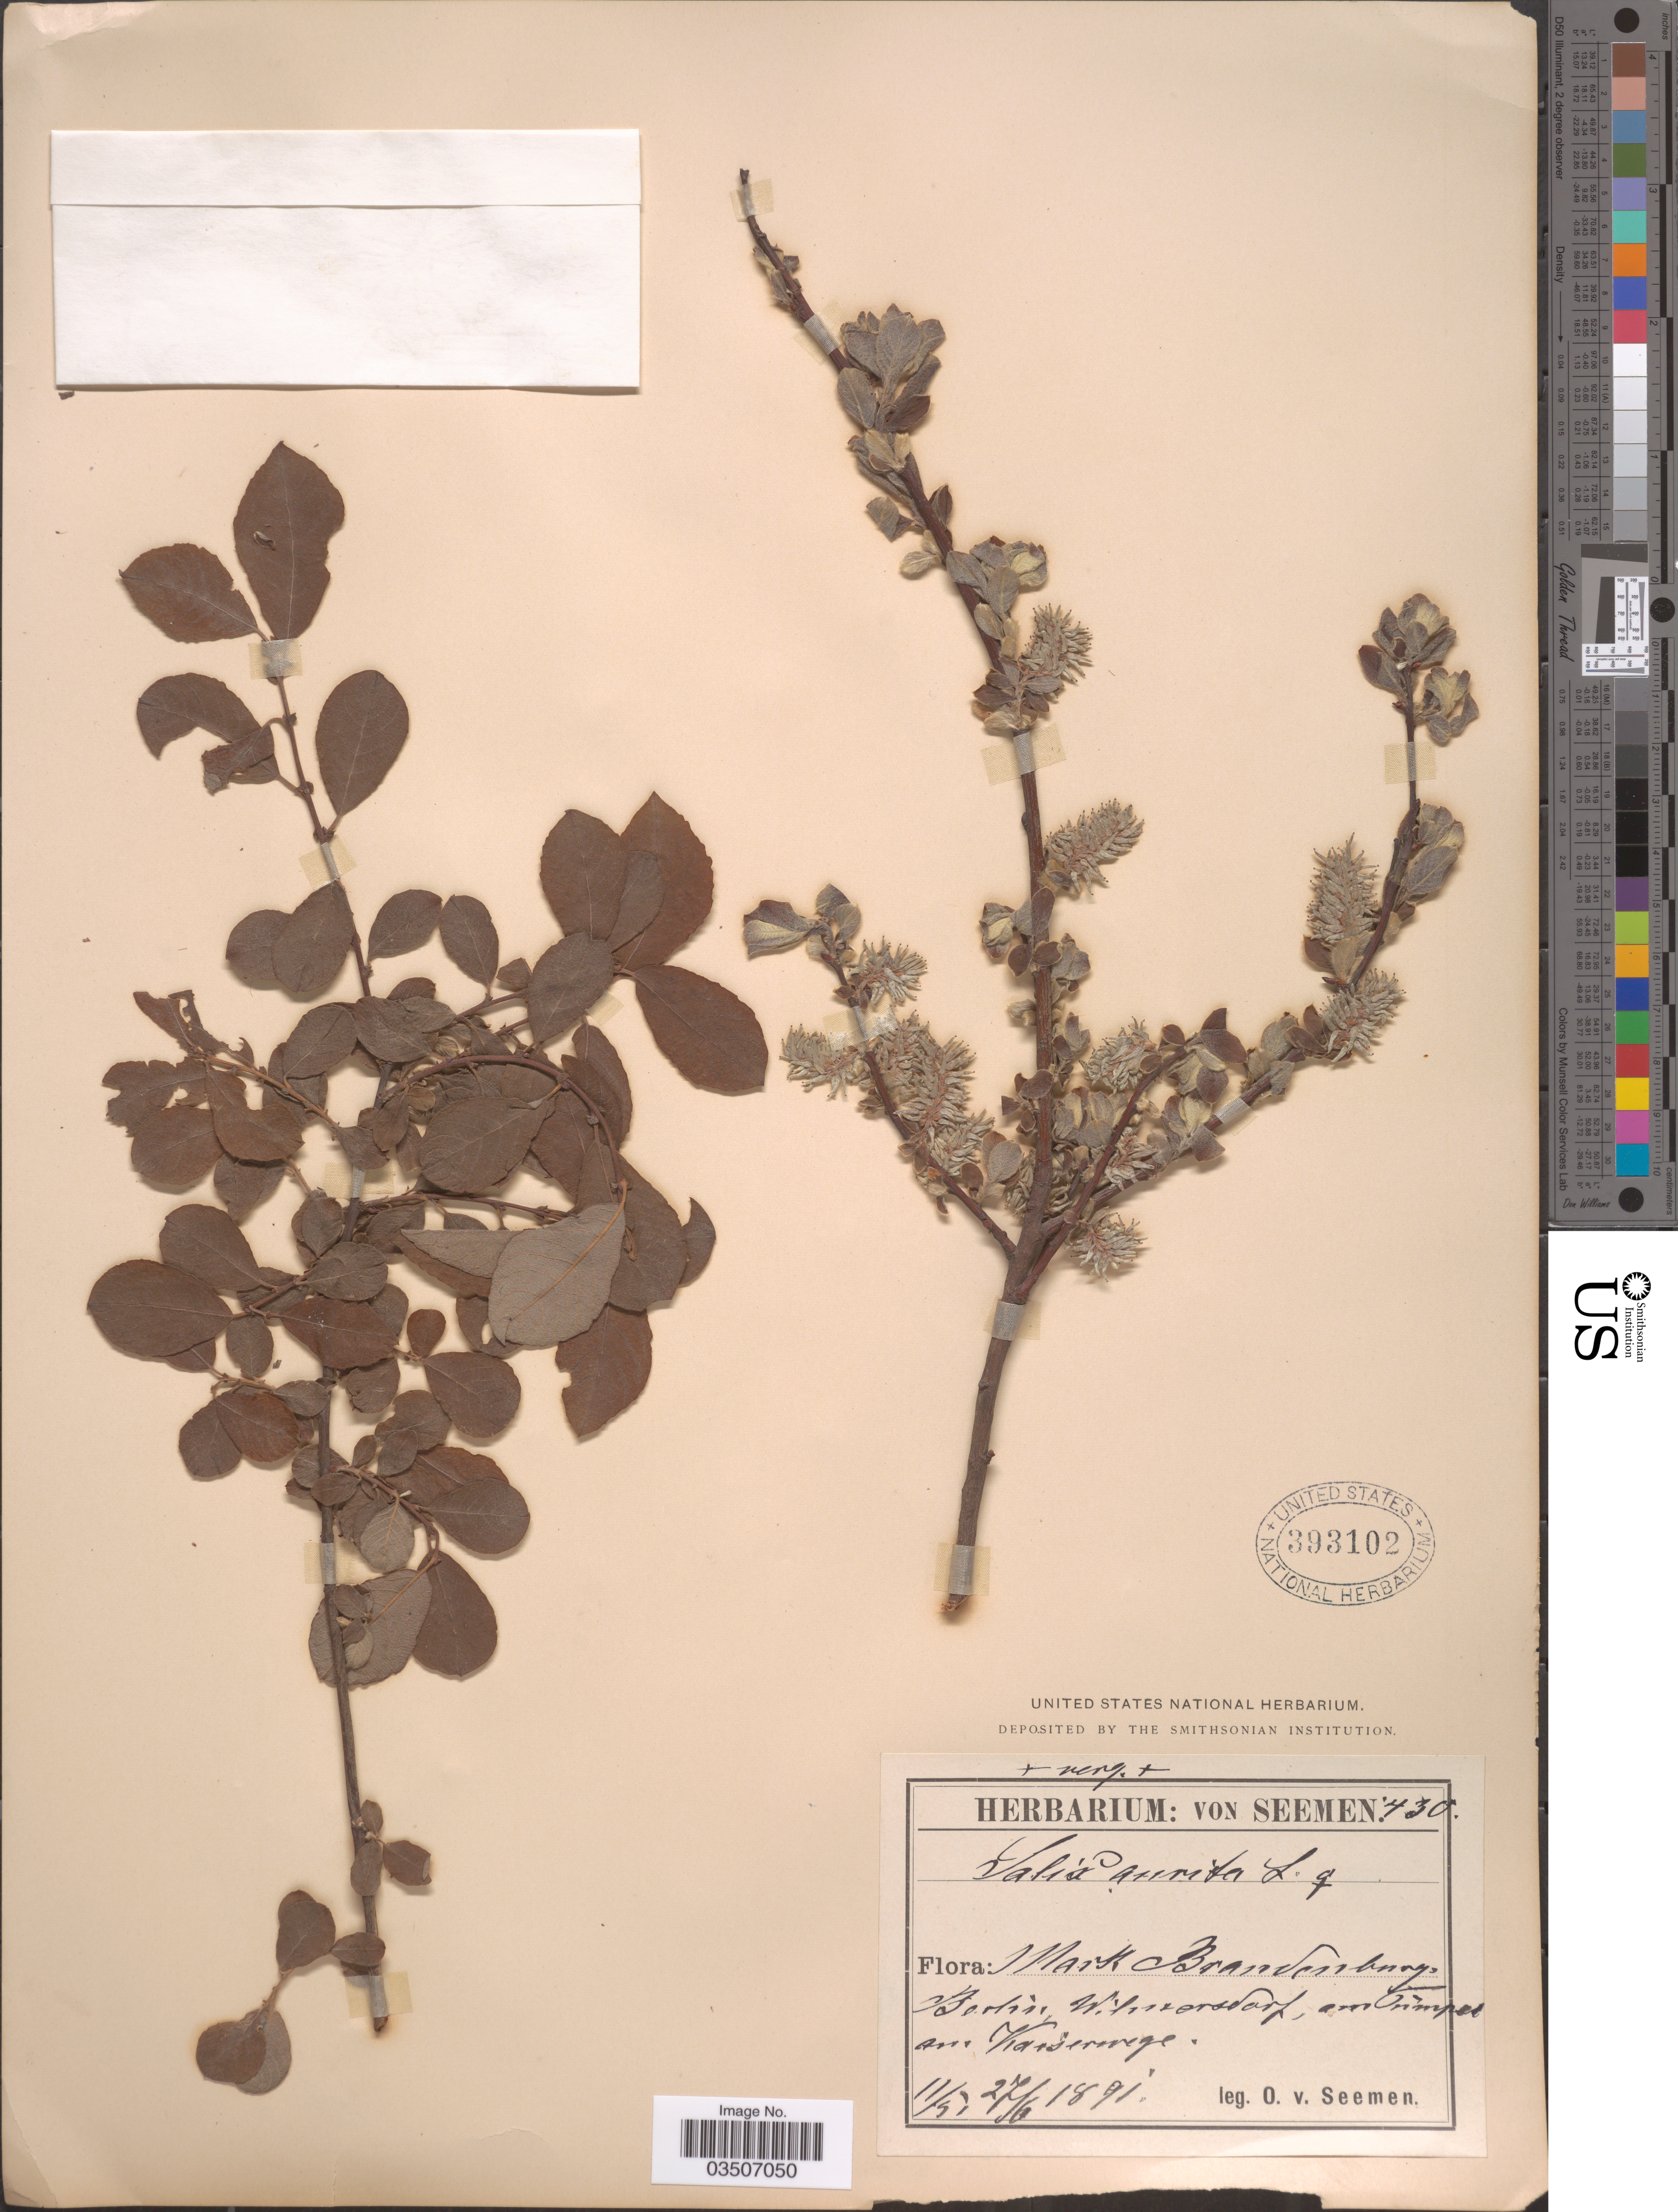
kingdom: Plantae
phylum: Tracheophyta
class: Magnoliopsida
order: Malpighiales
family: Salicaceae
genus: Salix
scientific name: Salix aurita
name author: L.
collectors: K. O. von Seemen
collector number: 430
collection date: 1891-05-11/1891-06-27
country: Germany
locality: Mark Brandenburg, Berlin, Wilmersdorp, am Tumpel am Kaiserwege.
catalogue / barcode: US 393102